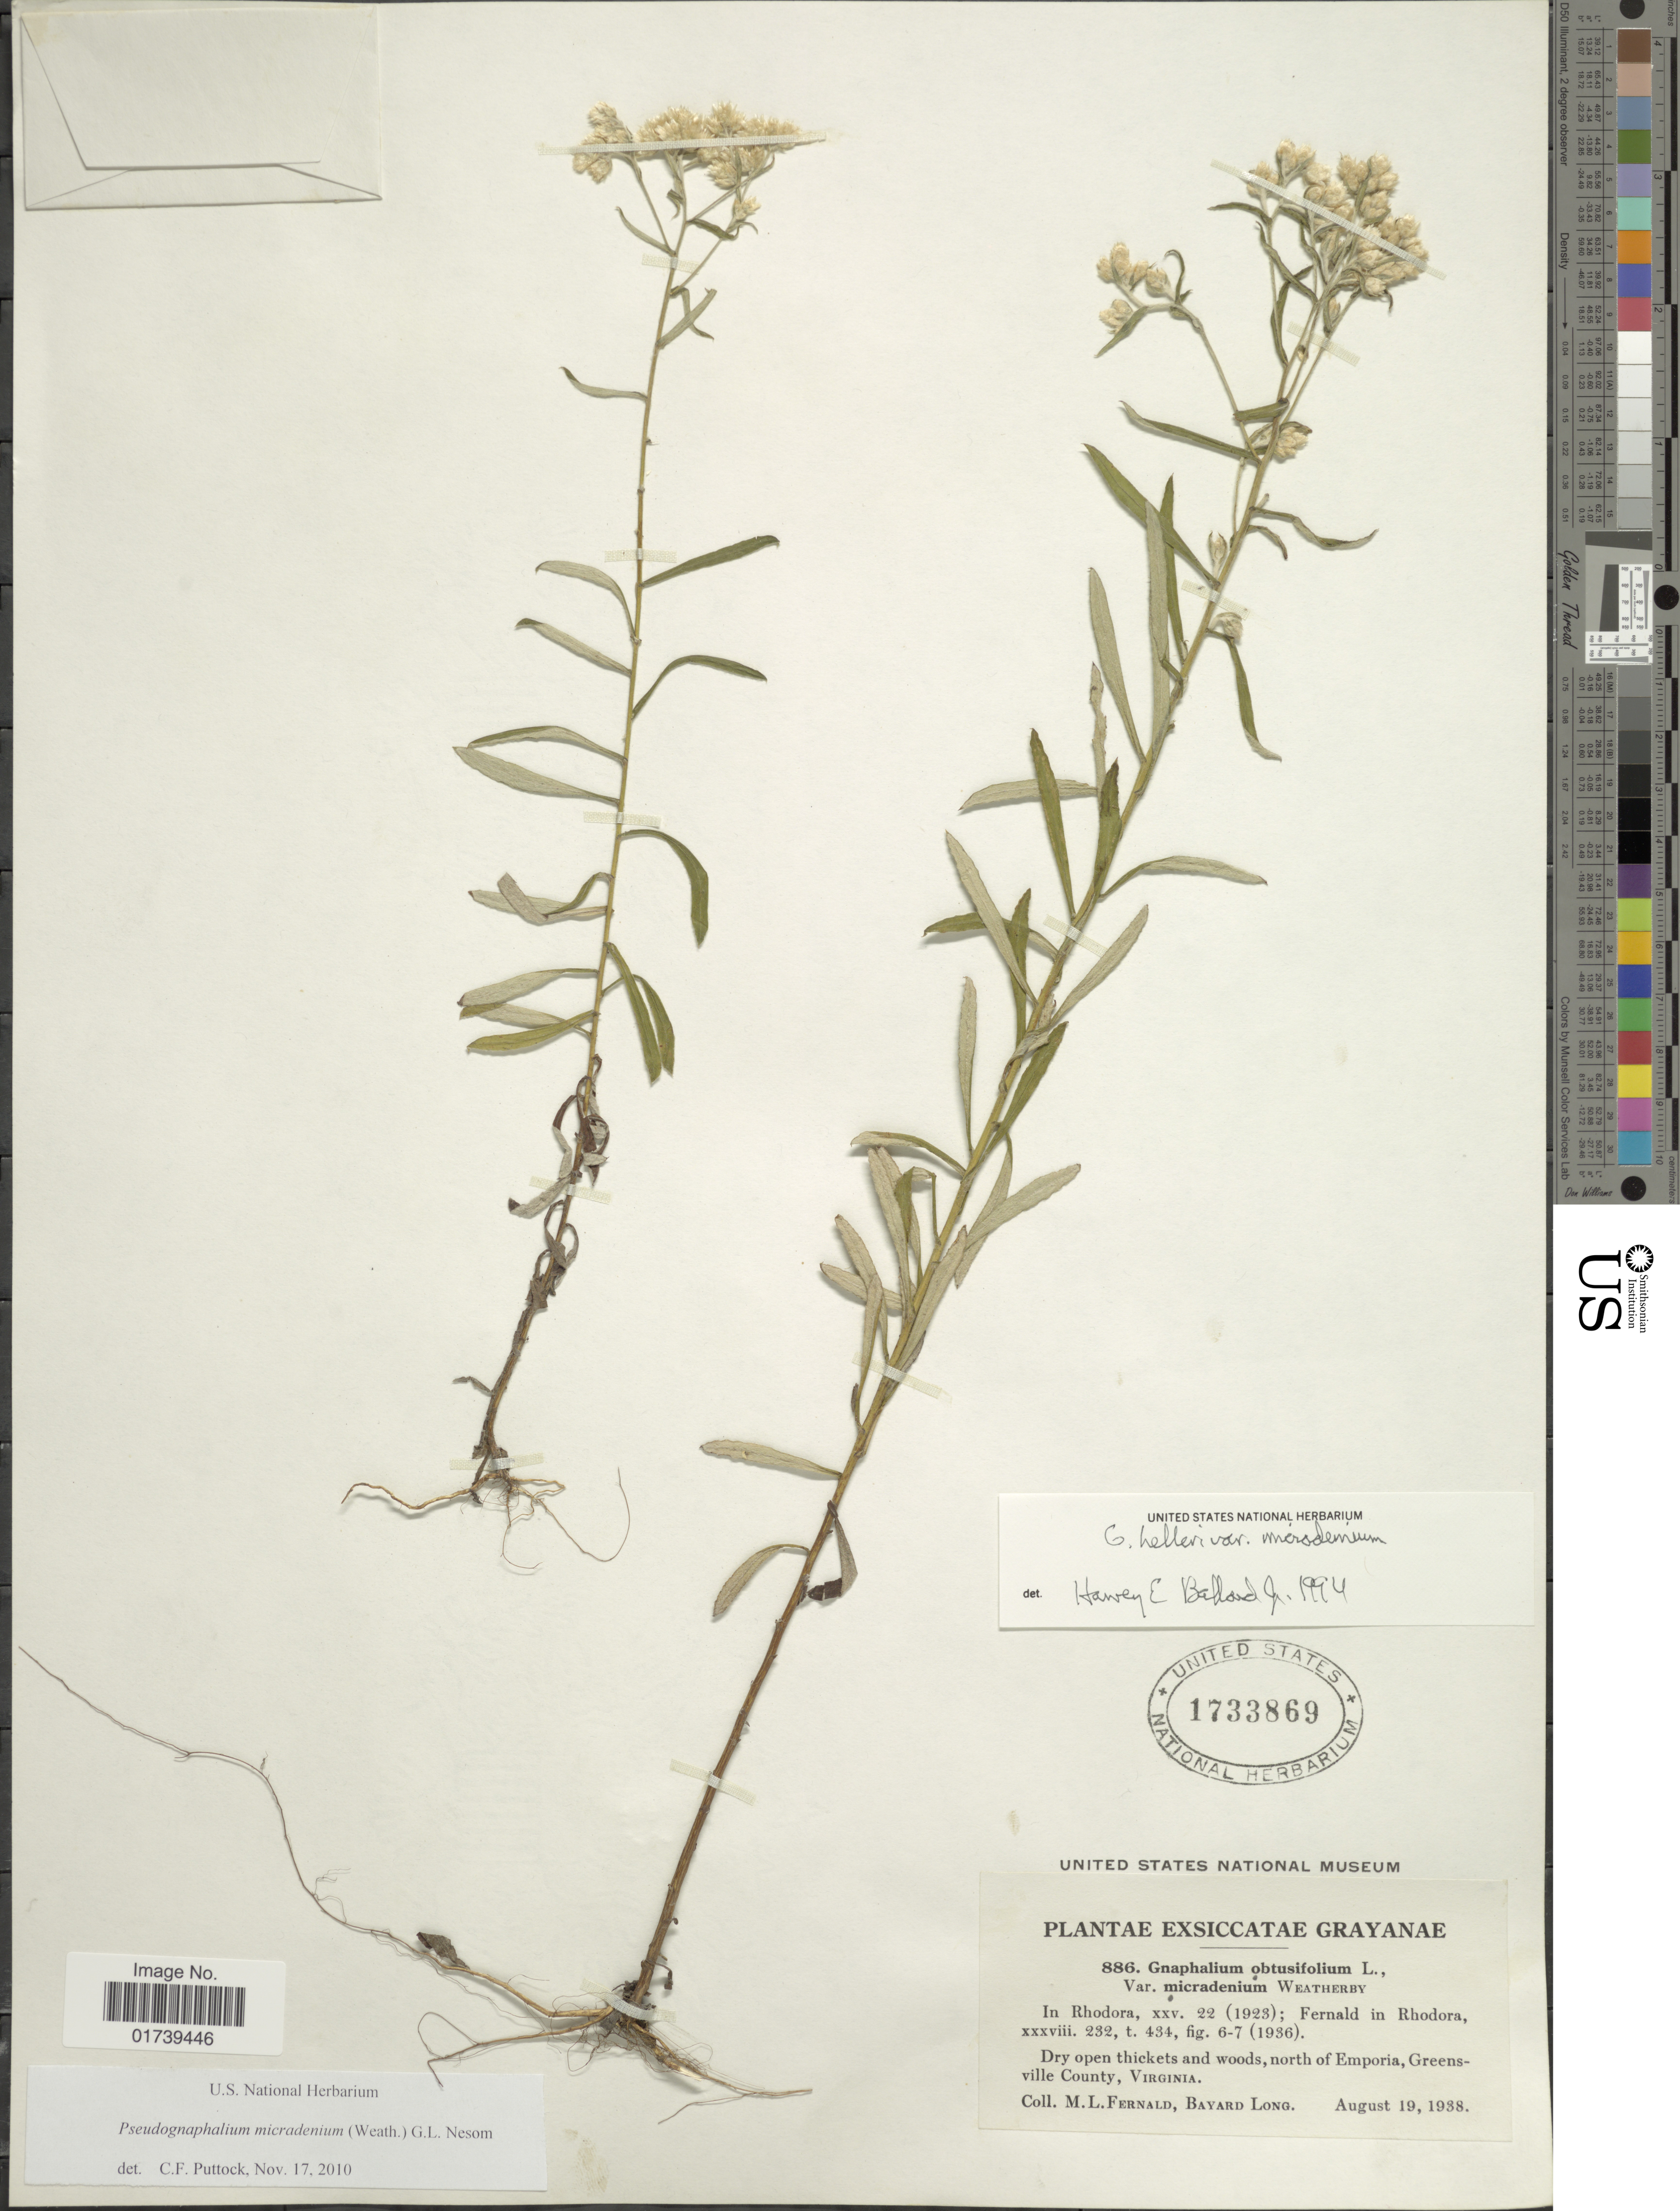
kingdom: Plantae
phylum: Tracheophyta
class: Magnoliopsida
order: Asterales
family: Asteraceae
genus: Pseudognaphalium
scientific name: Pseudognaphalium micradenium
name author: (Weath.) G.L. Nesom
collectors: M. L. Fernald & B. Long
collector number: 886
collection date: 1938-08-19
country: United States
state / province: Virginia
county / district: Greensville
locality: North of Emporia, Greensville County, Virginia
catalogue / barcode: US 1733869